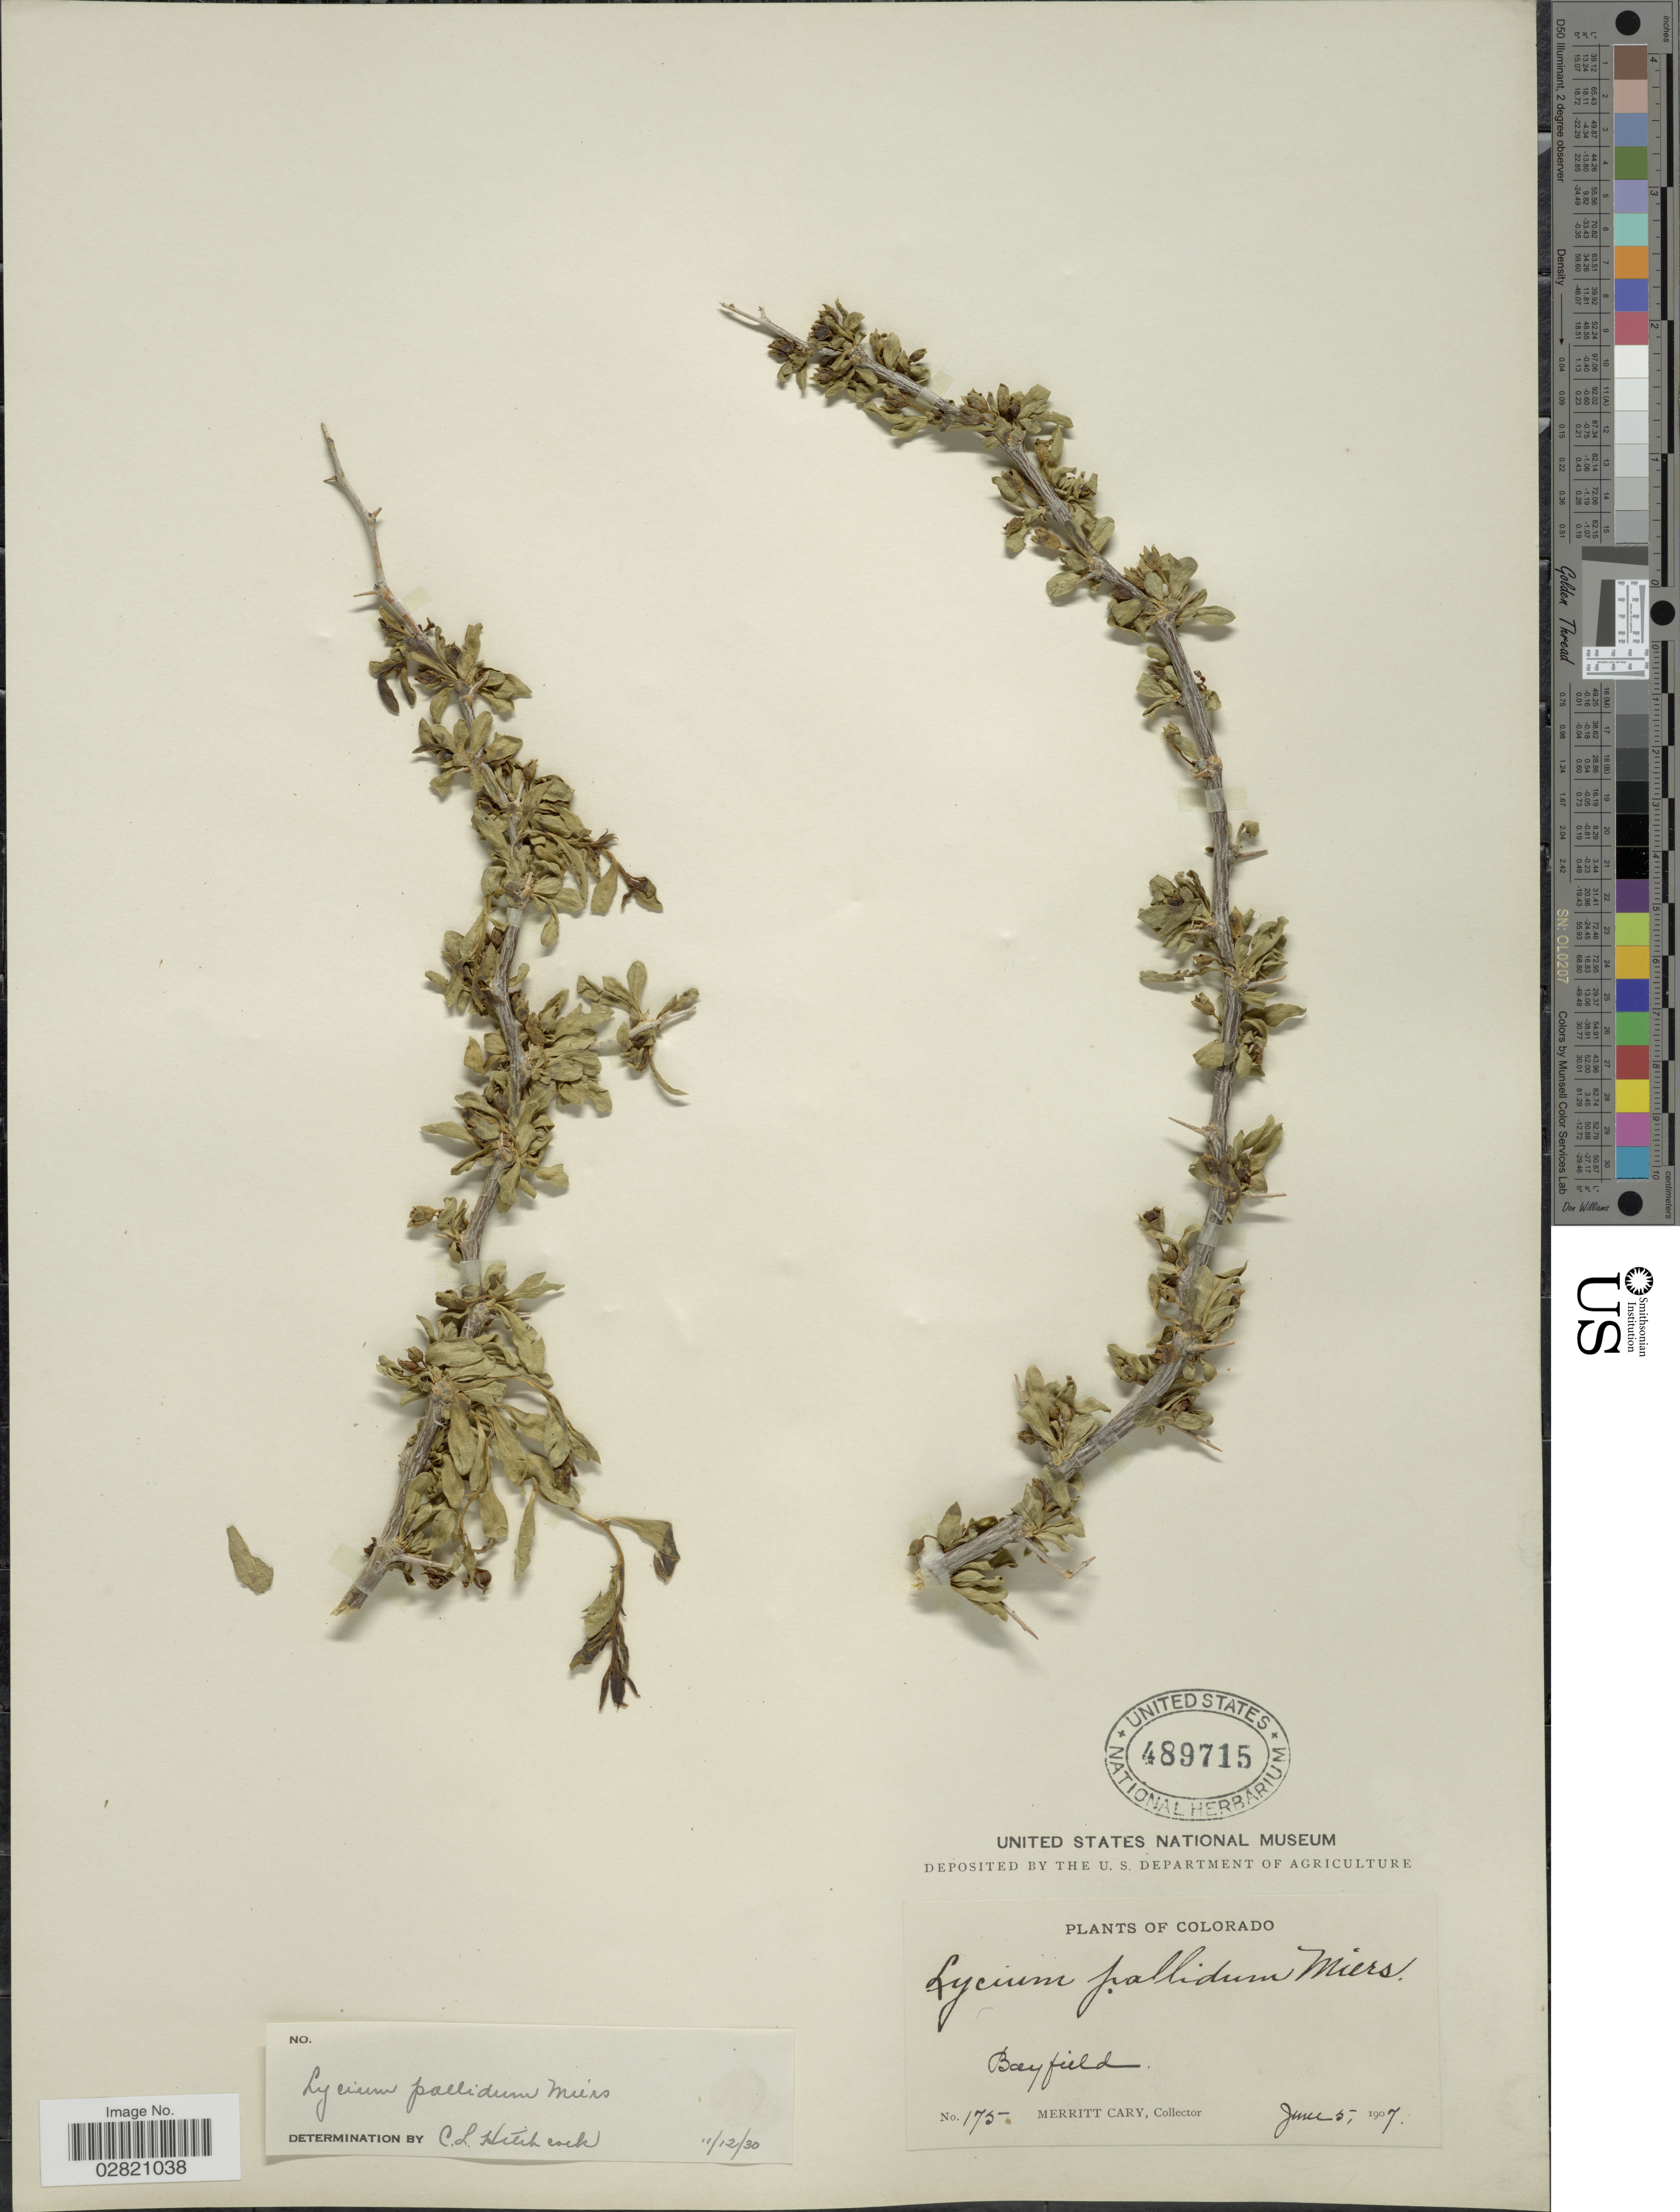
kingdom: Plantae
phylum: Tracheophyta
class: Magnoliopsida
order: Solanales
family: Solanaceae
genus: Lycium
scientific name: Lycium pallidum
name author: Miers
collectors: M. Cary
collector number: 175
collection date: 1907-06-05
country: United States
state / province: Colorado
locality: Bayfield.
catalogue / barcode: US 489715